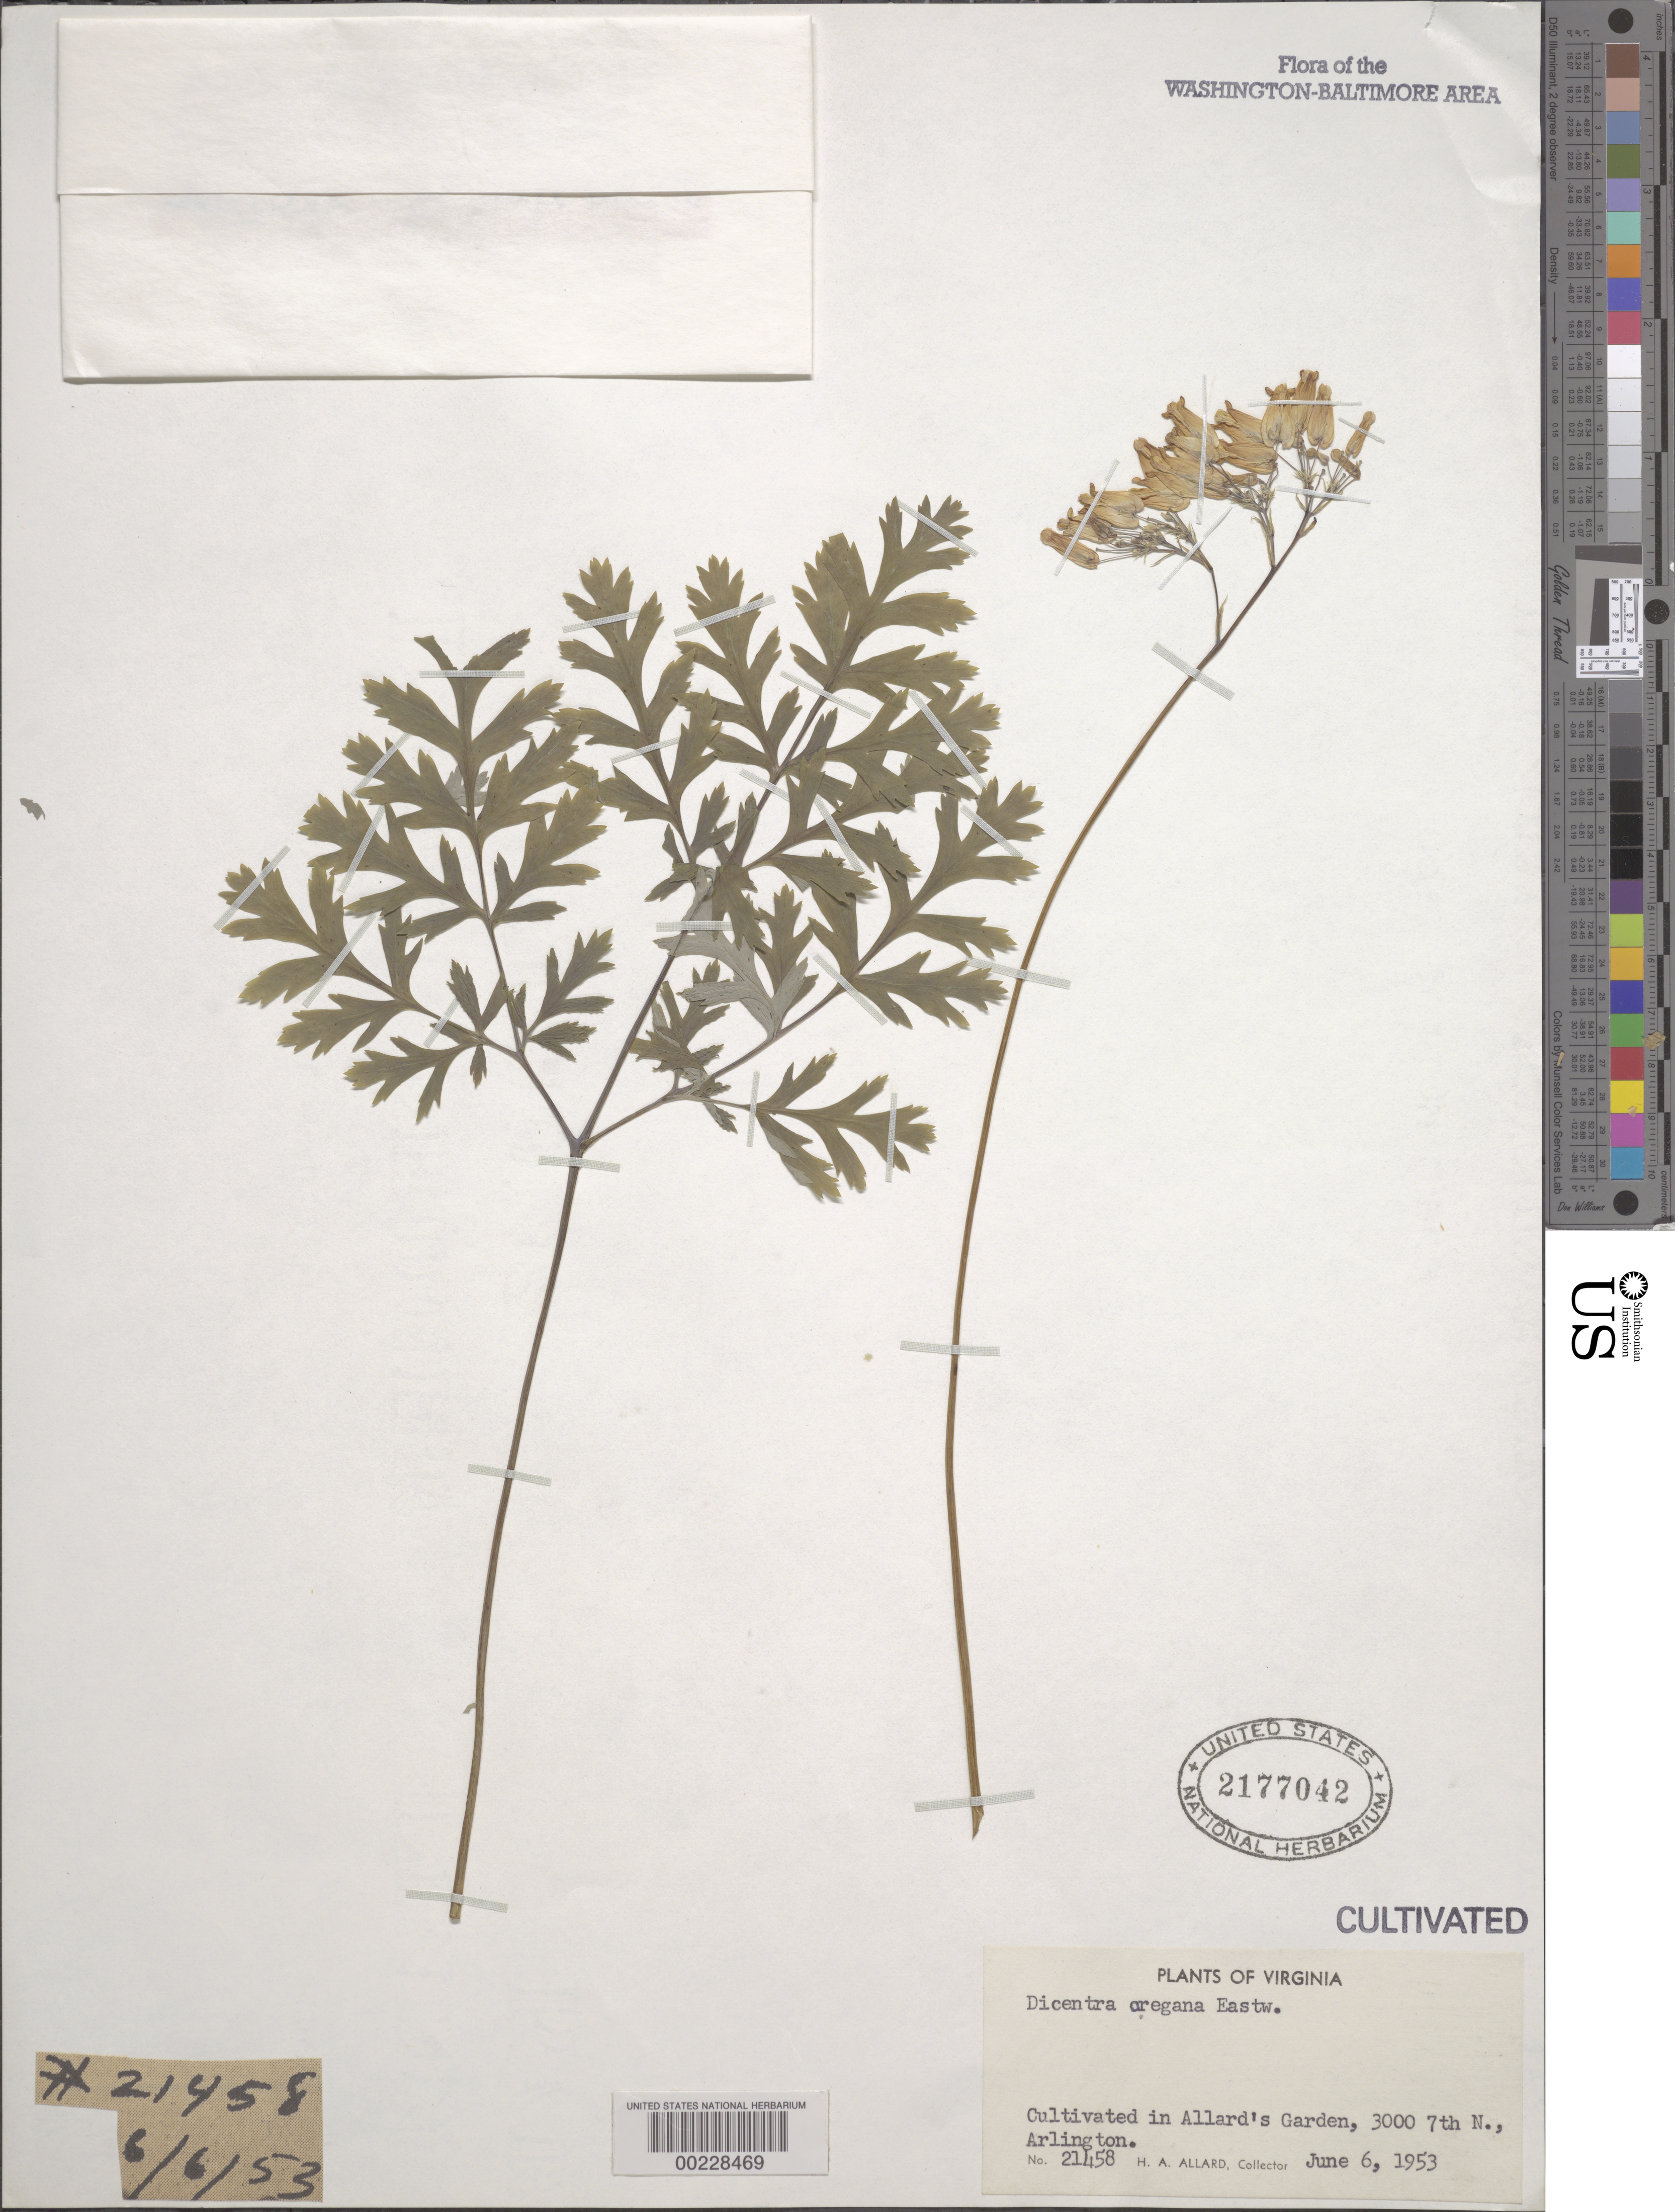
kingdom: Plantae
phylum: Tracheophyta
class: Magnoliopsida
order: Ranunculales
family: Papaveraceae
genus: Dicentra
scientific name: Dicentra oregana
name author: Eastw.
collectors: H. A. Allard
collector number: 21458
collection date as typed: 06 Jun 1953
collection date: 1953-06-06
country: United States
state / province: Virginia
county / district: Arlington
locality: Arlington, 3000 7th N, Allard's Garden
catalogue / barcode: US 2177042